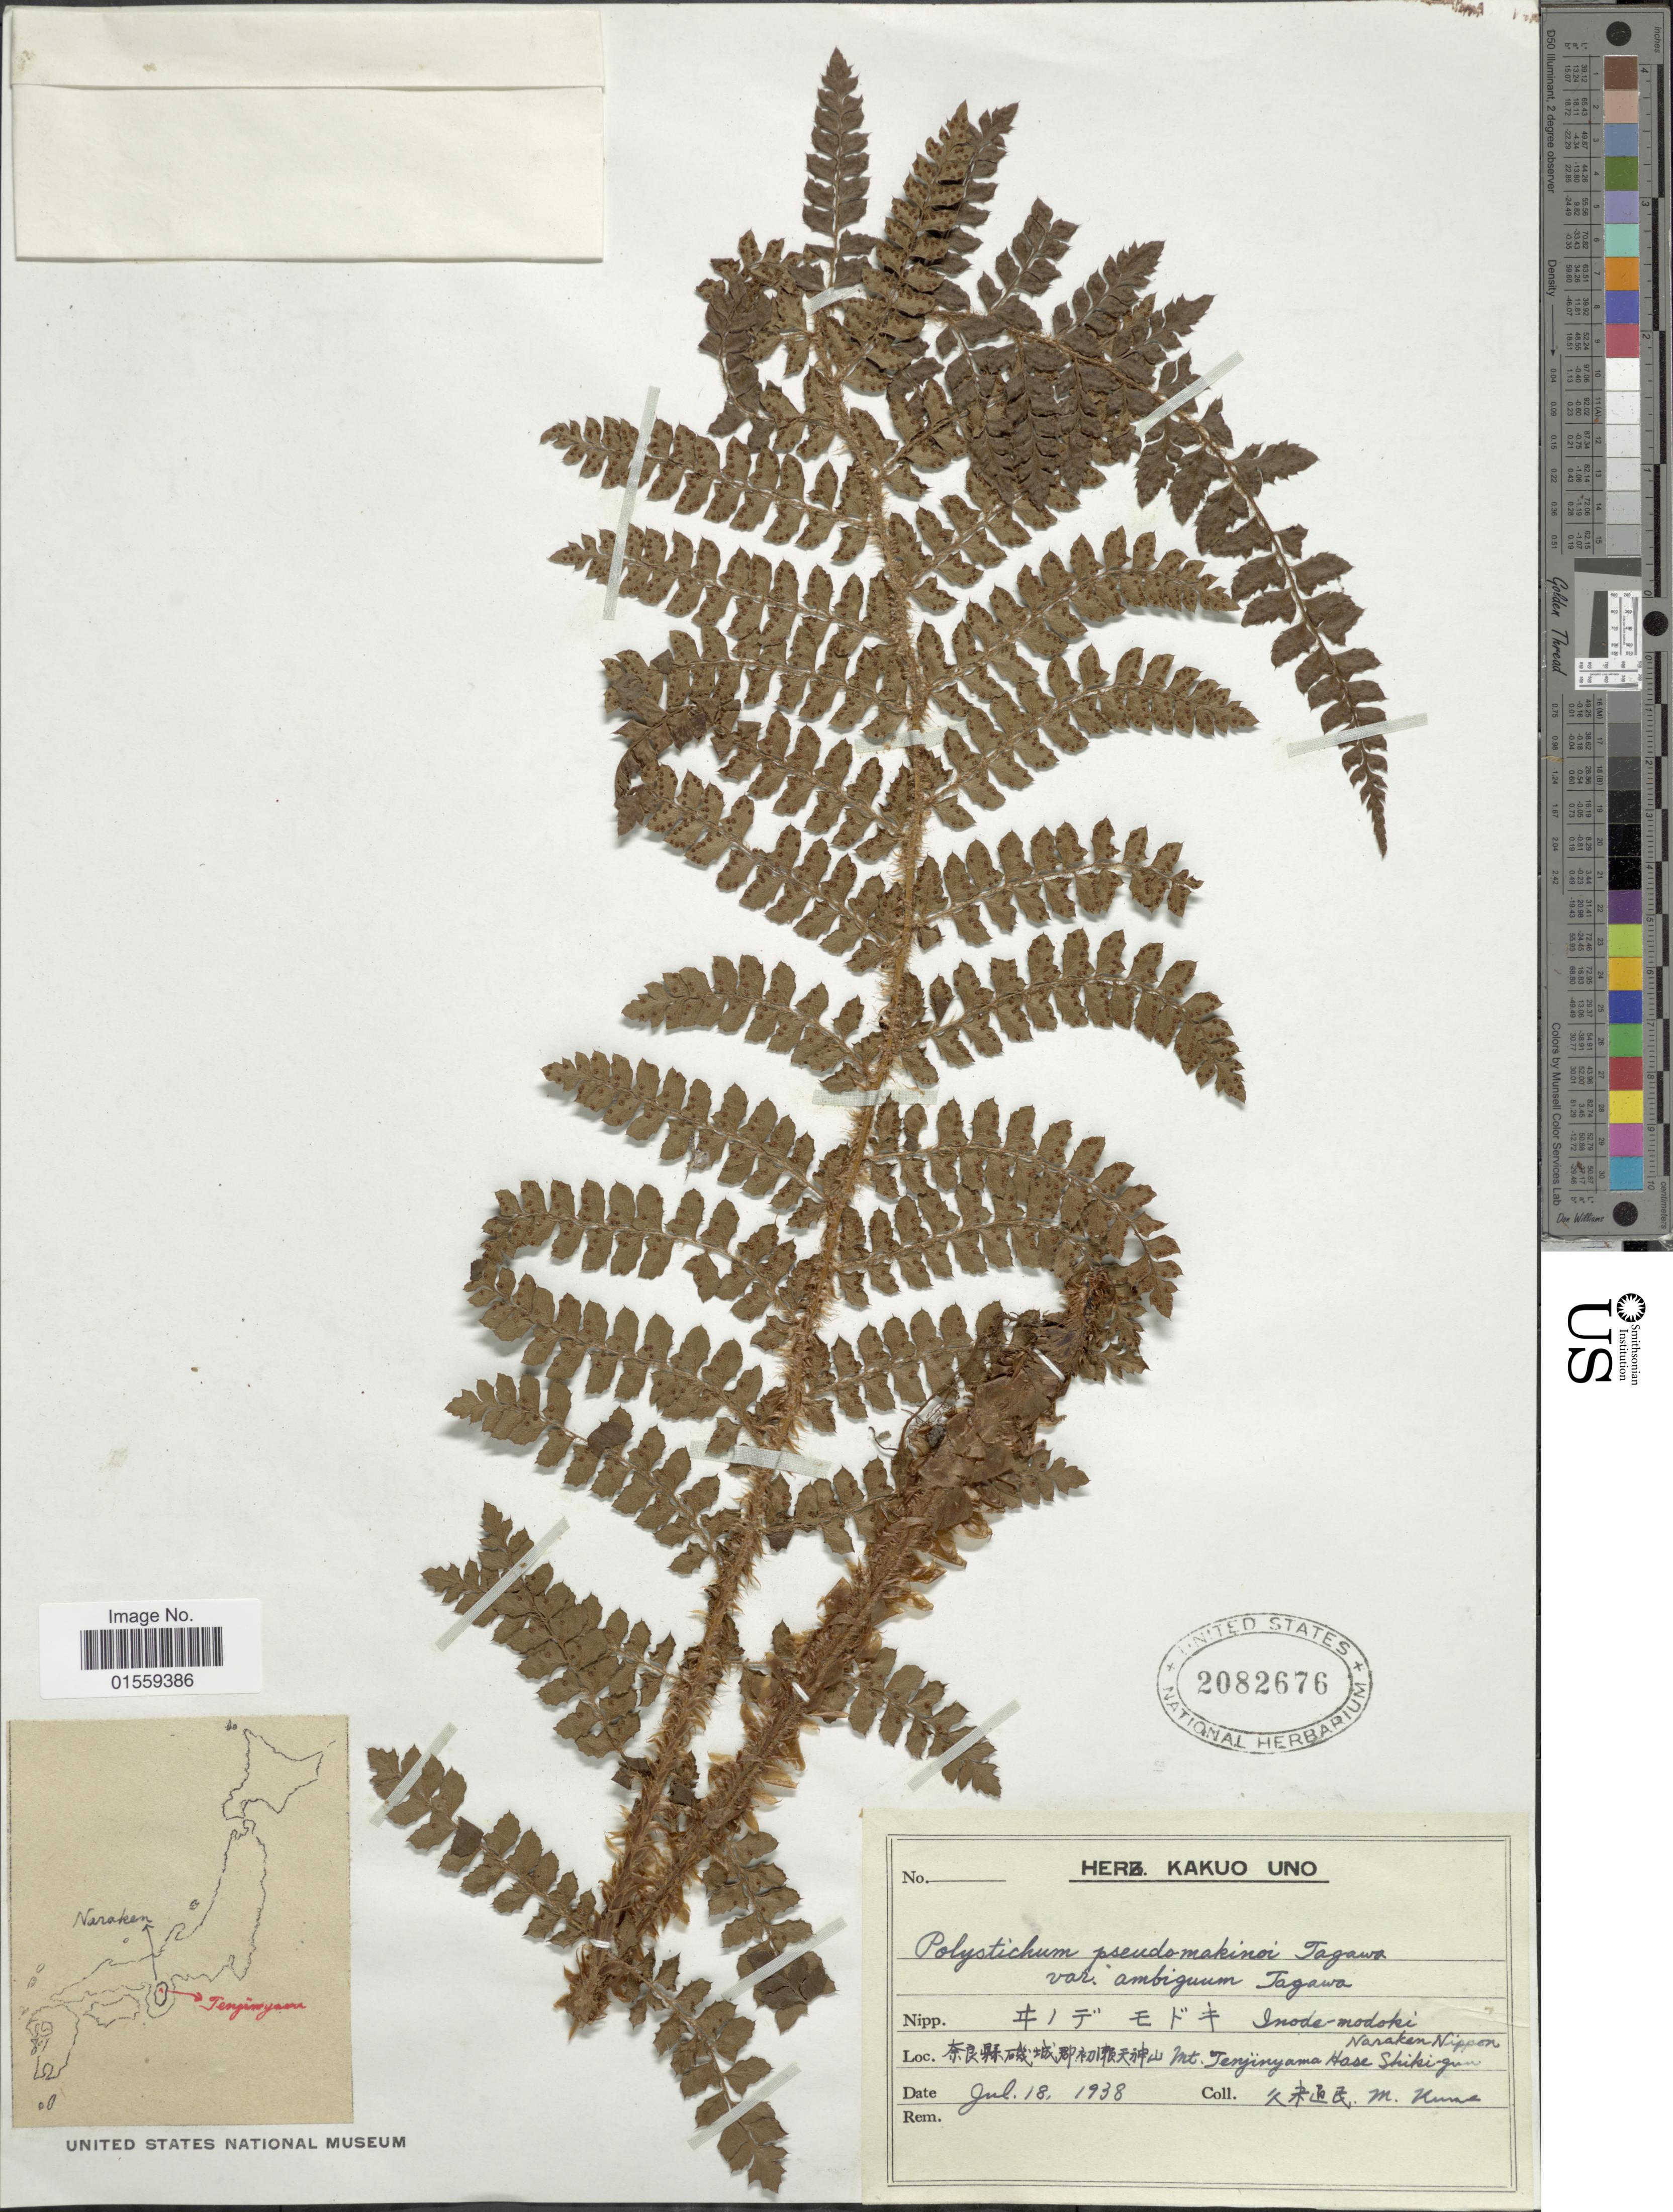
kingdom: Plantae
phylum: Tracheophyta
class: Polypodiopsida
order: Polypodiales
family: Dryopteridaceae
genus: Polystichum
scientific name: Polystichum pseudomakinoi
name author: Tagawa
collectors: M. Kuns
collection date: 1938-07-18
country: Japan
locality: Naraken Nippon, Hase Shiki-gun. Mt. Tenjinyama.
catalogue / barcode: US 2082676